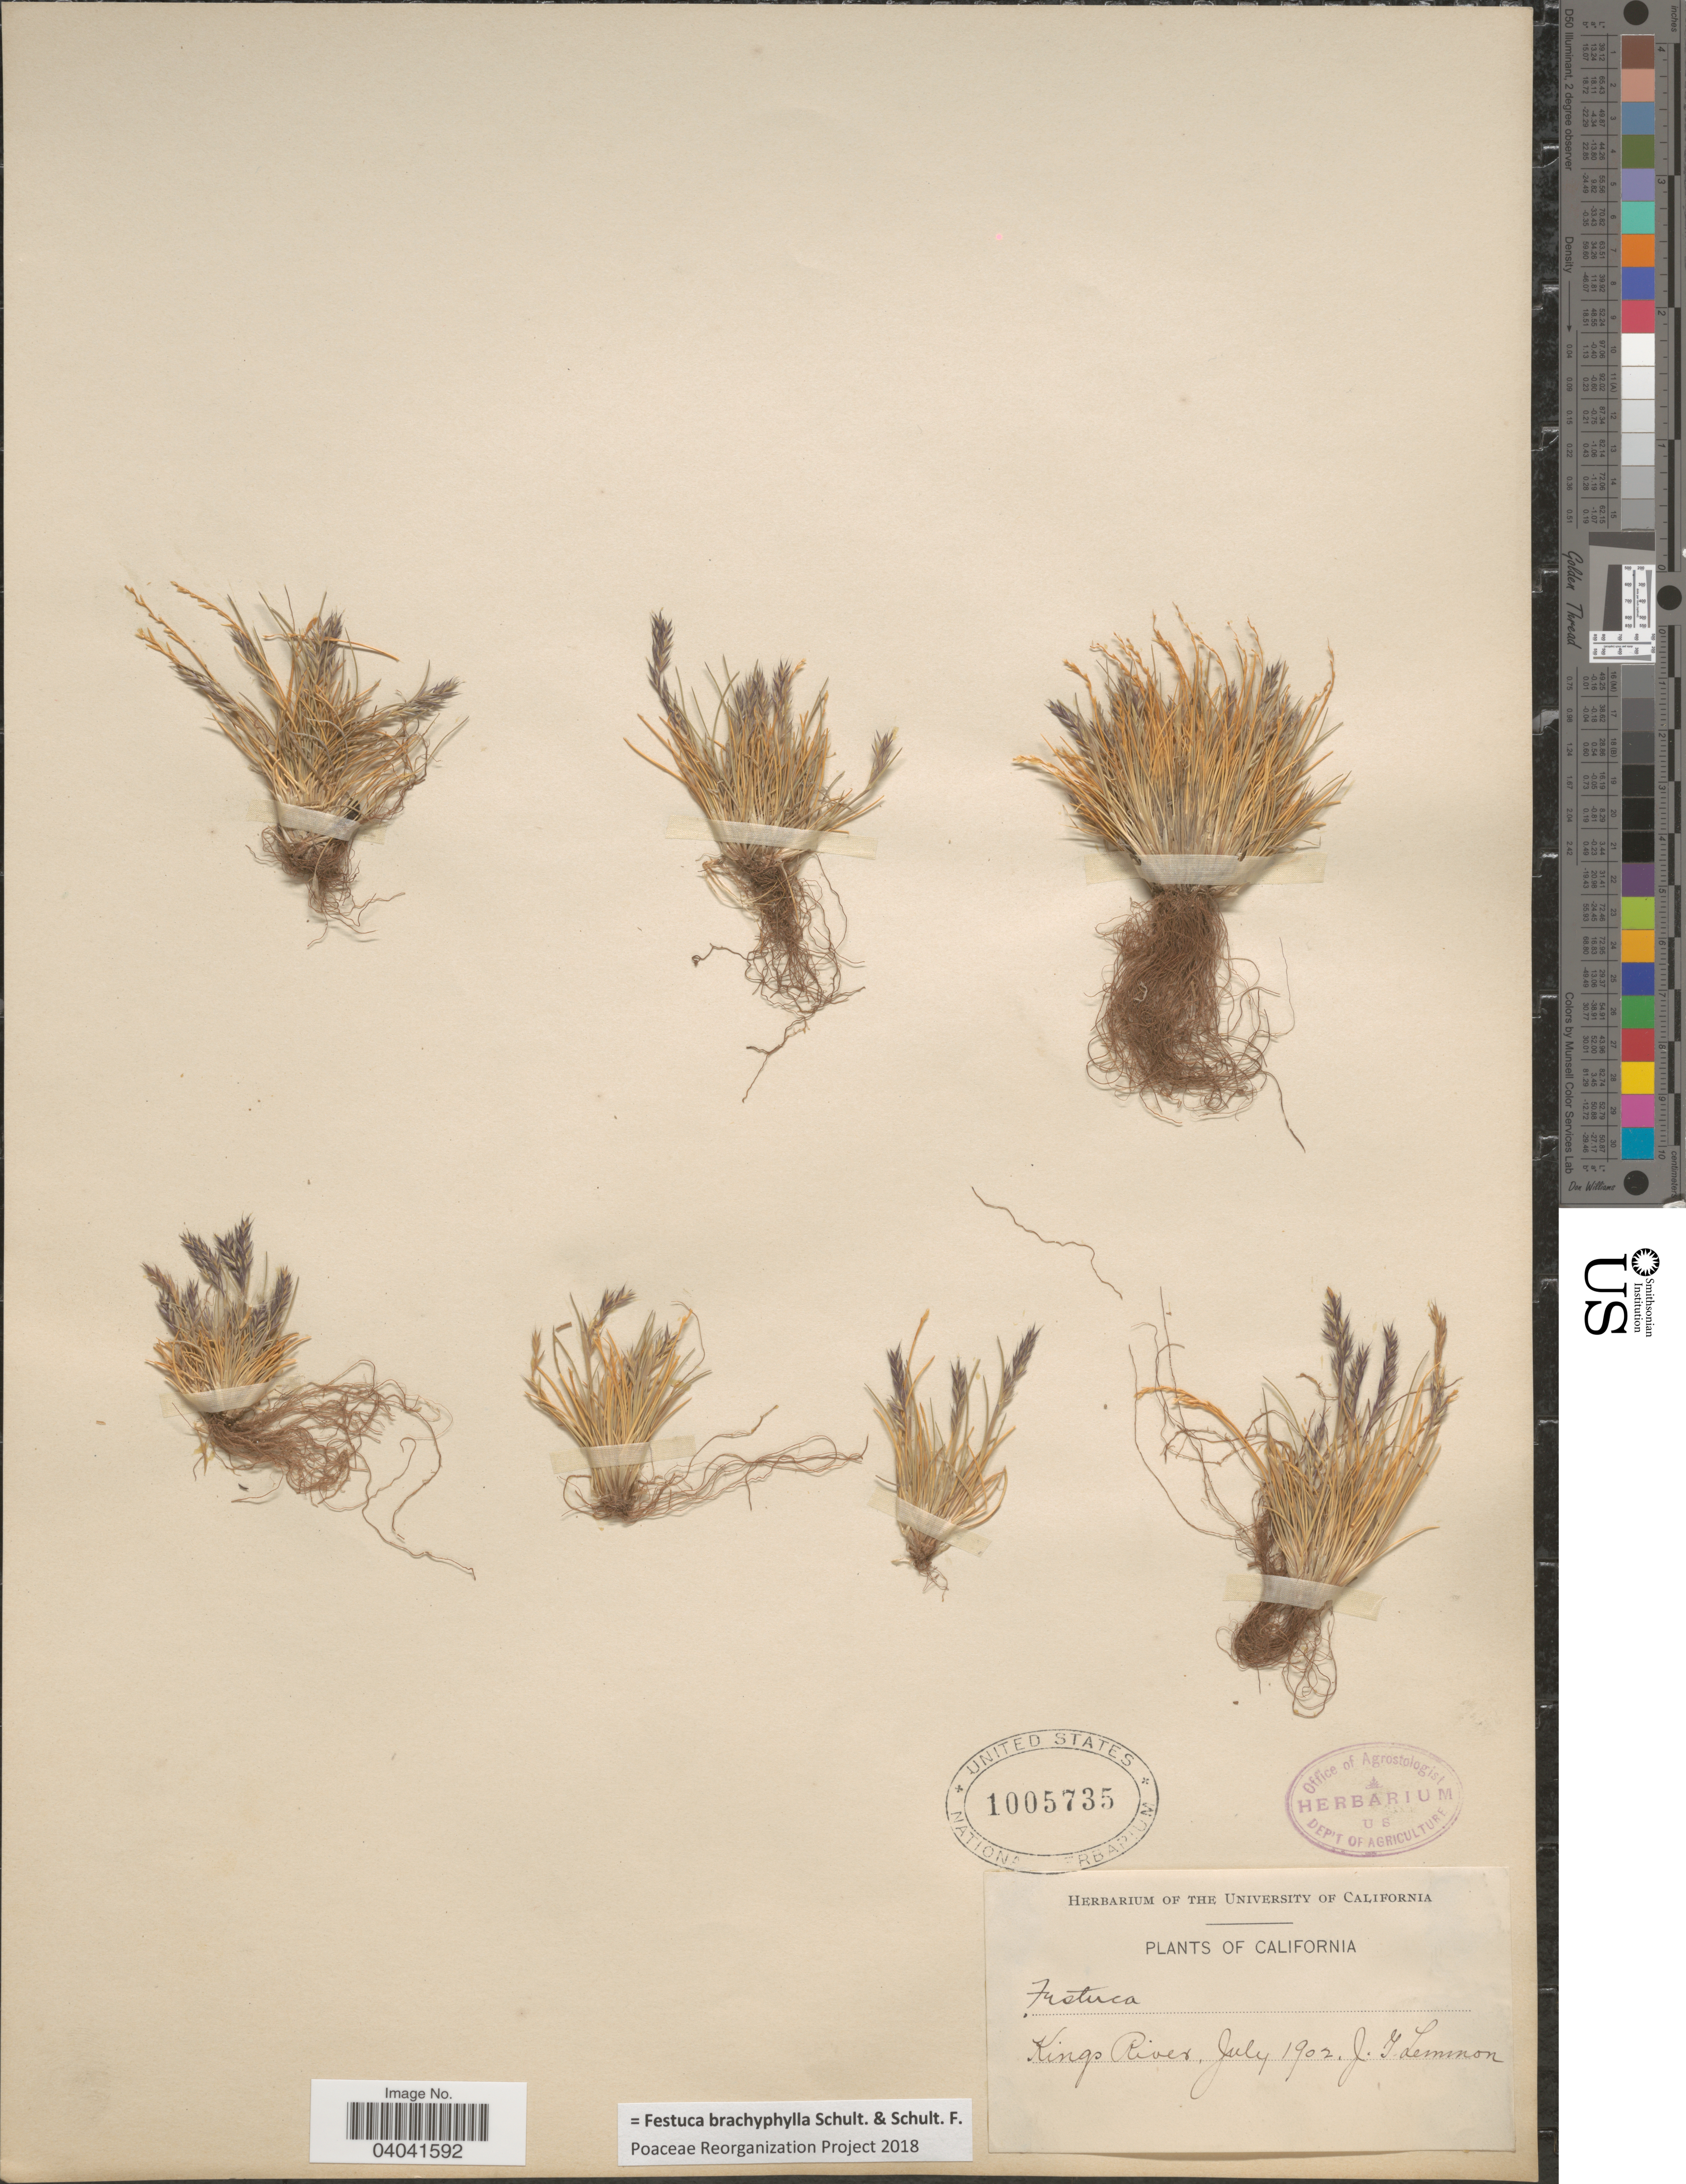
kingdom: Plantae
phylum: Tracheophyta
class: Liliopsida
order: Poales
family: Poaceae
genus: Festuca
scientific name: Festuca brachyphylla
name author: Schult. & Schult. f.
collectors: J. Lemmon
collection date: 1902-07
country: United States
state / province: California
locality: Kings Rivers.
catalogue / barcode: US 1005735